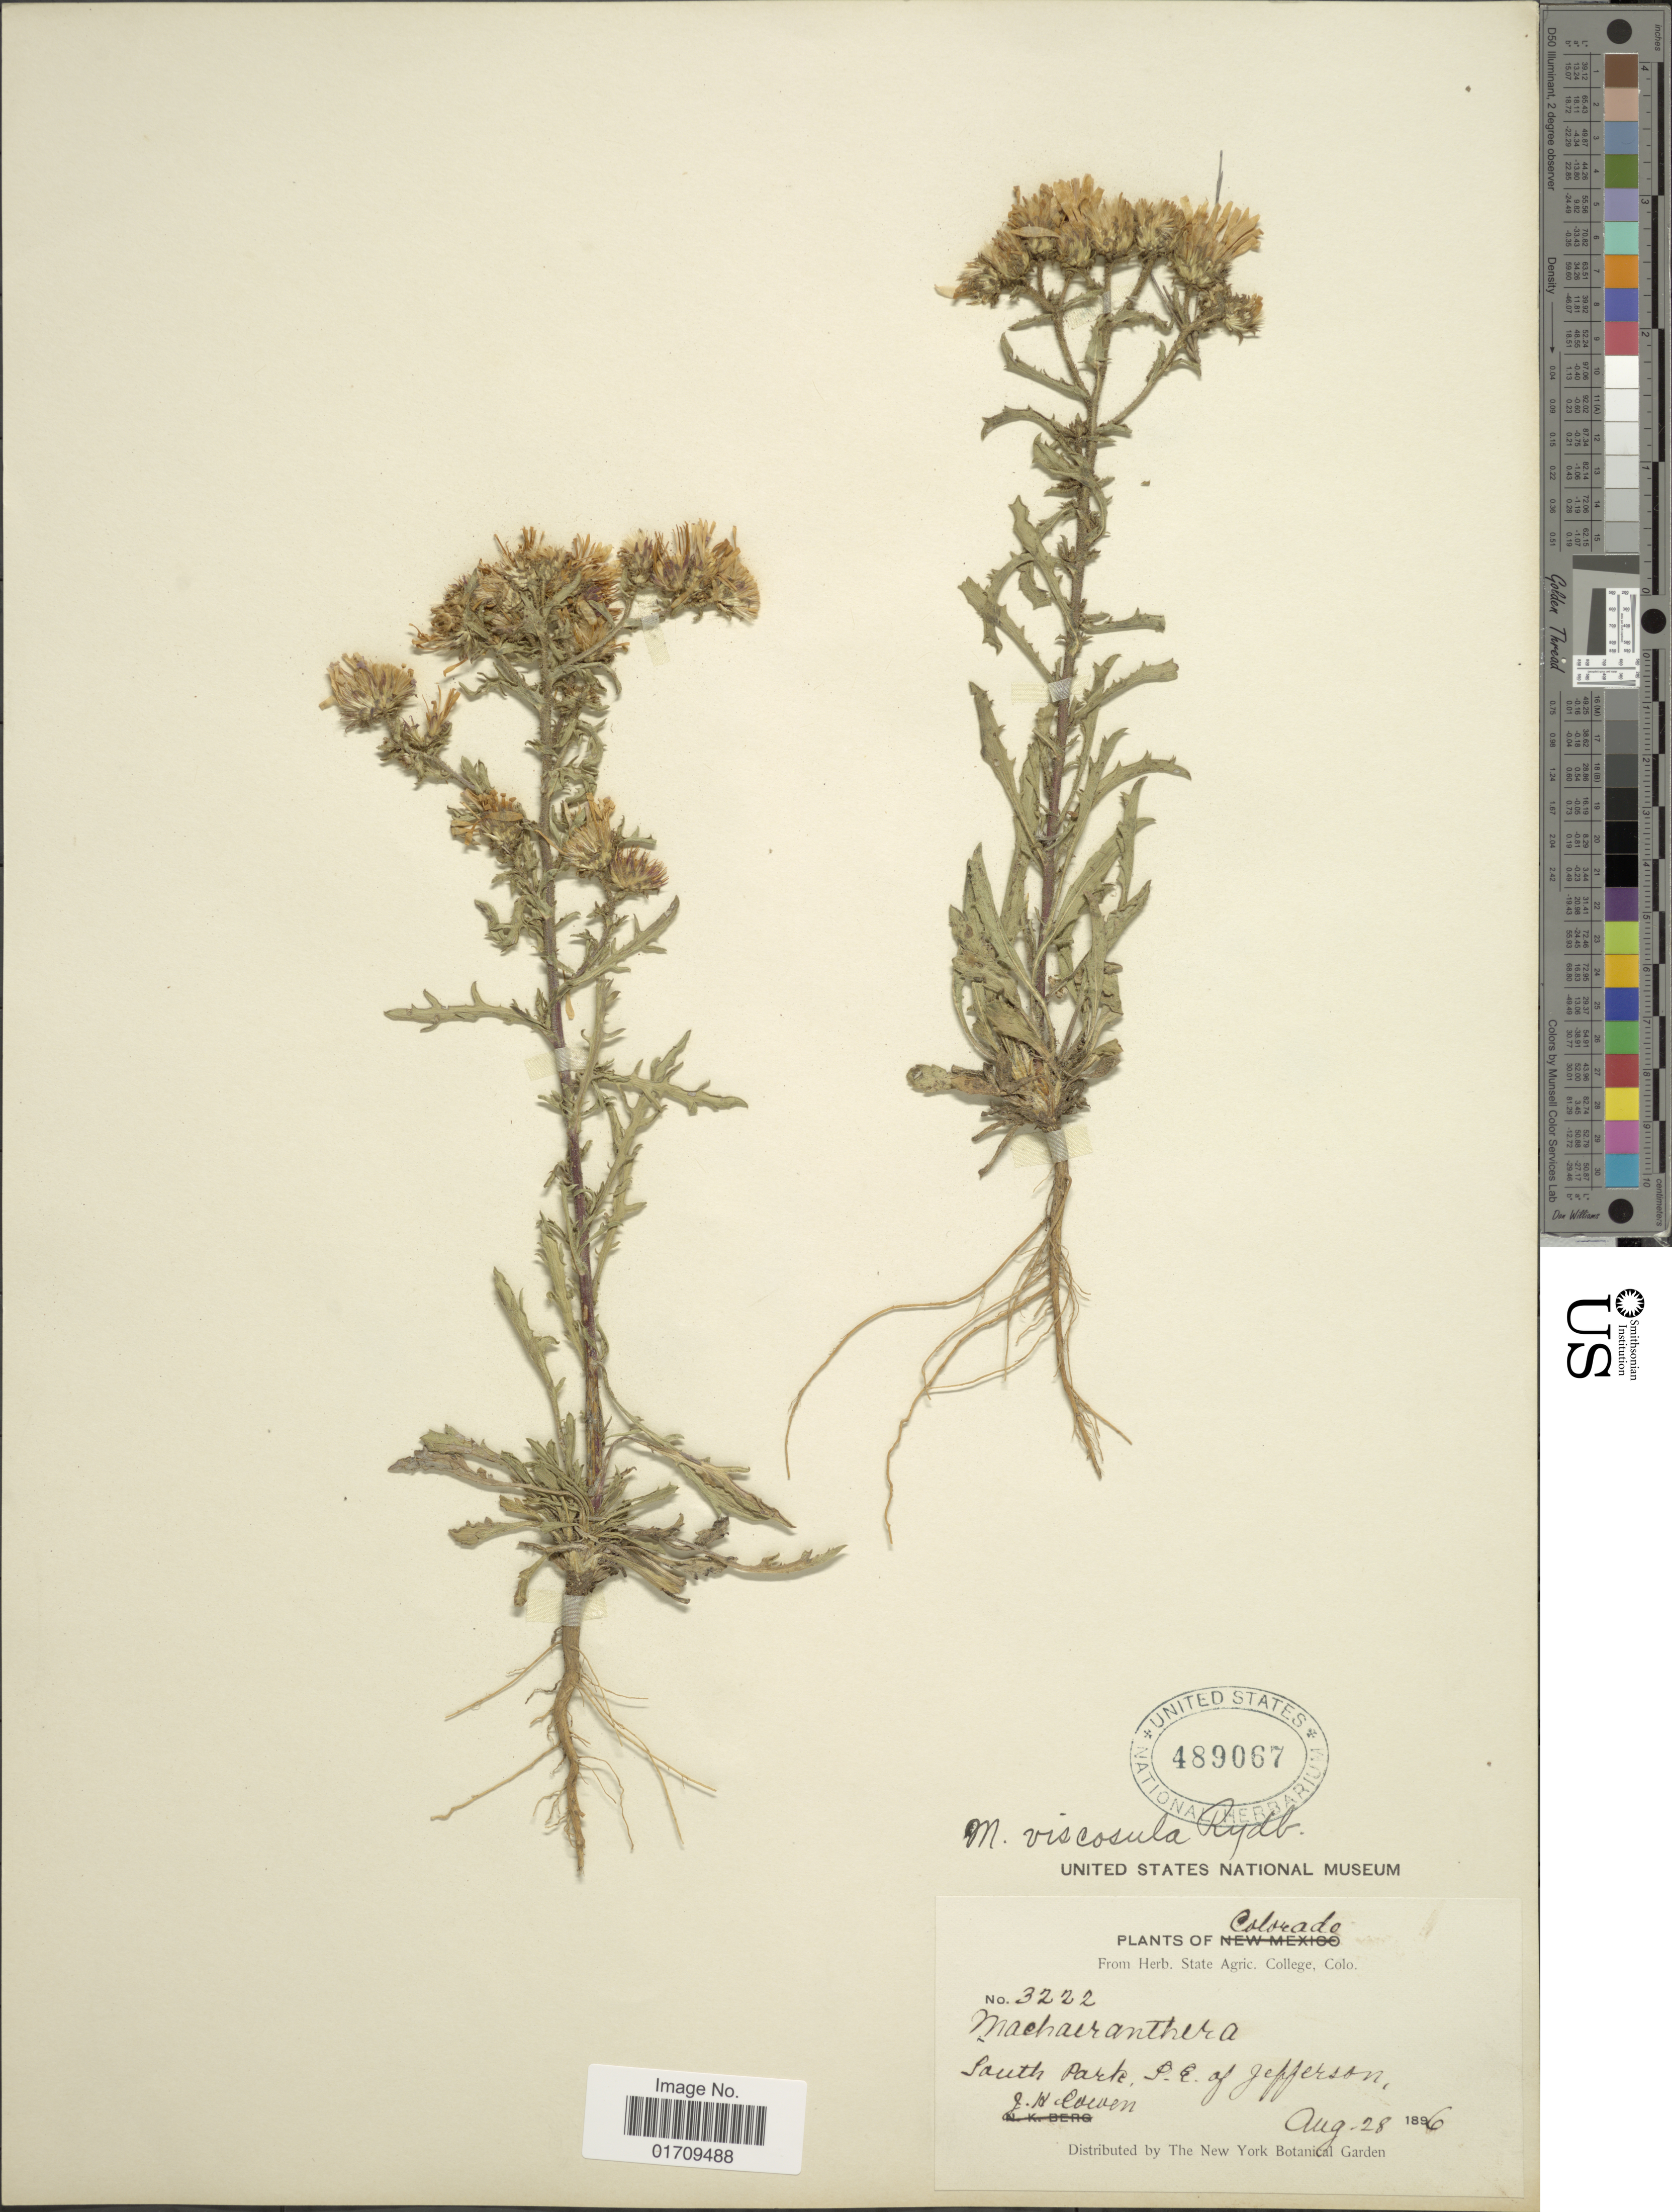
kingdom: Plantae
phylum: Tracheophyta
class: Magnoliopsida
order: Asterales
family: Asteraceae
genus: Machaeranthera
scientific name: Machaeranthera viscosula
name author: Rydb.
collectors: J. H. Cowen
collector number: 3222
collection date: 1896-08-28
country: United States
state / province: Colorado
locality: South Park, S. E. of Jefferson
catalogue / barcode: US 489067